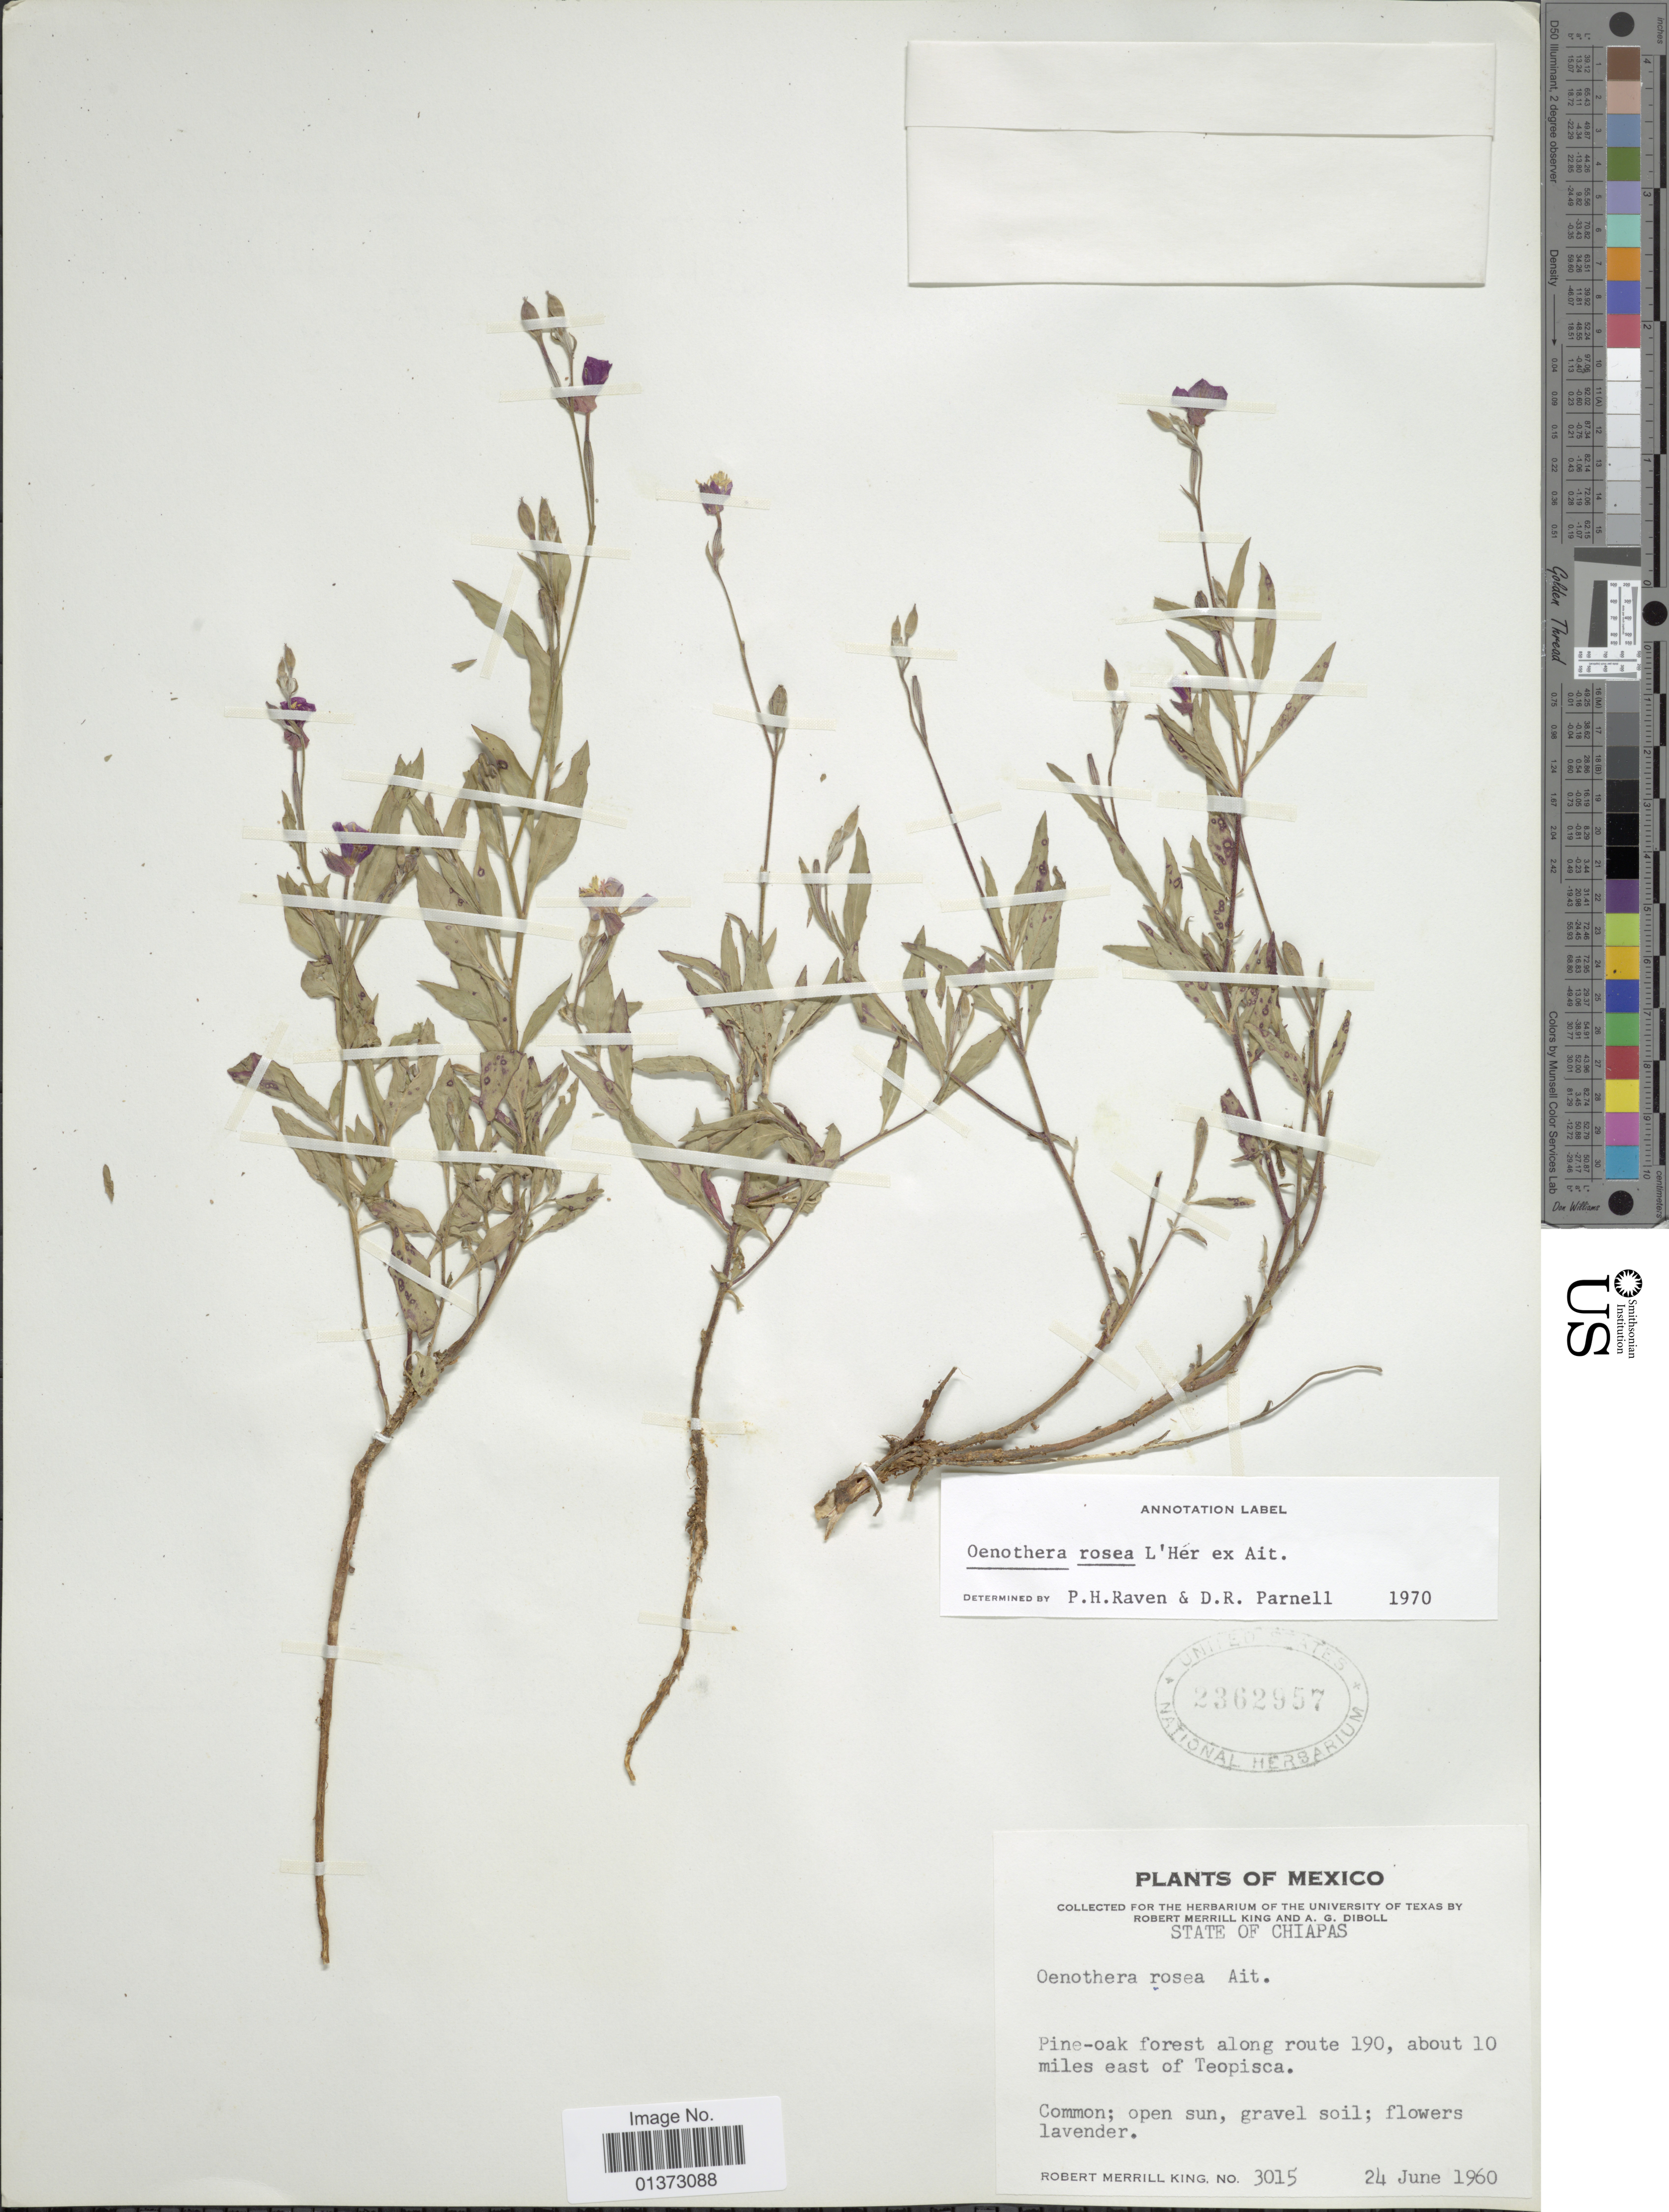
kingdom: Plantae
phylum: Tracheophyta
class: Magnoliopsida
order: Myrtales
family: Onagraceae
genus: Oenothera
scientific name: Oenothera rosea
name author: L'Hér. ex Aiton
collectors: R. M. King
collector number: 3015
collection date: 1960-06-24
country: Mexico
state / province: Chiapas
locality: Pine-oak forest along route 190, about 10 miles east of Teopisca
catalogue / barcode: US 2362957